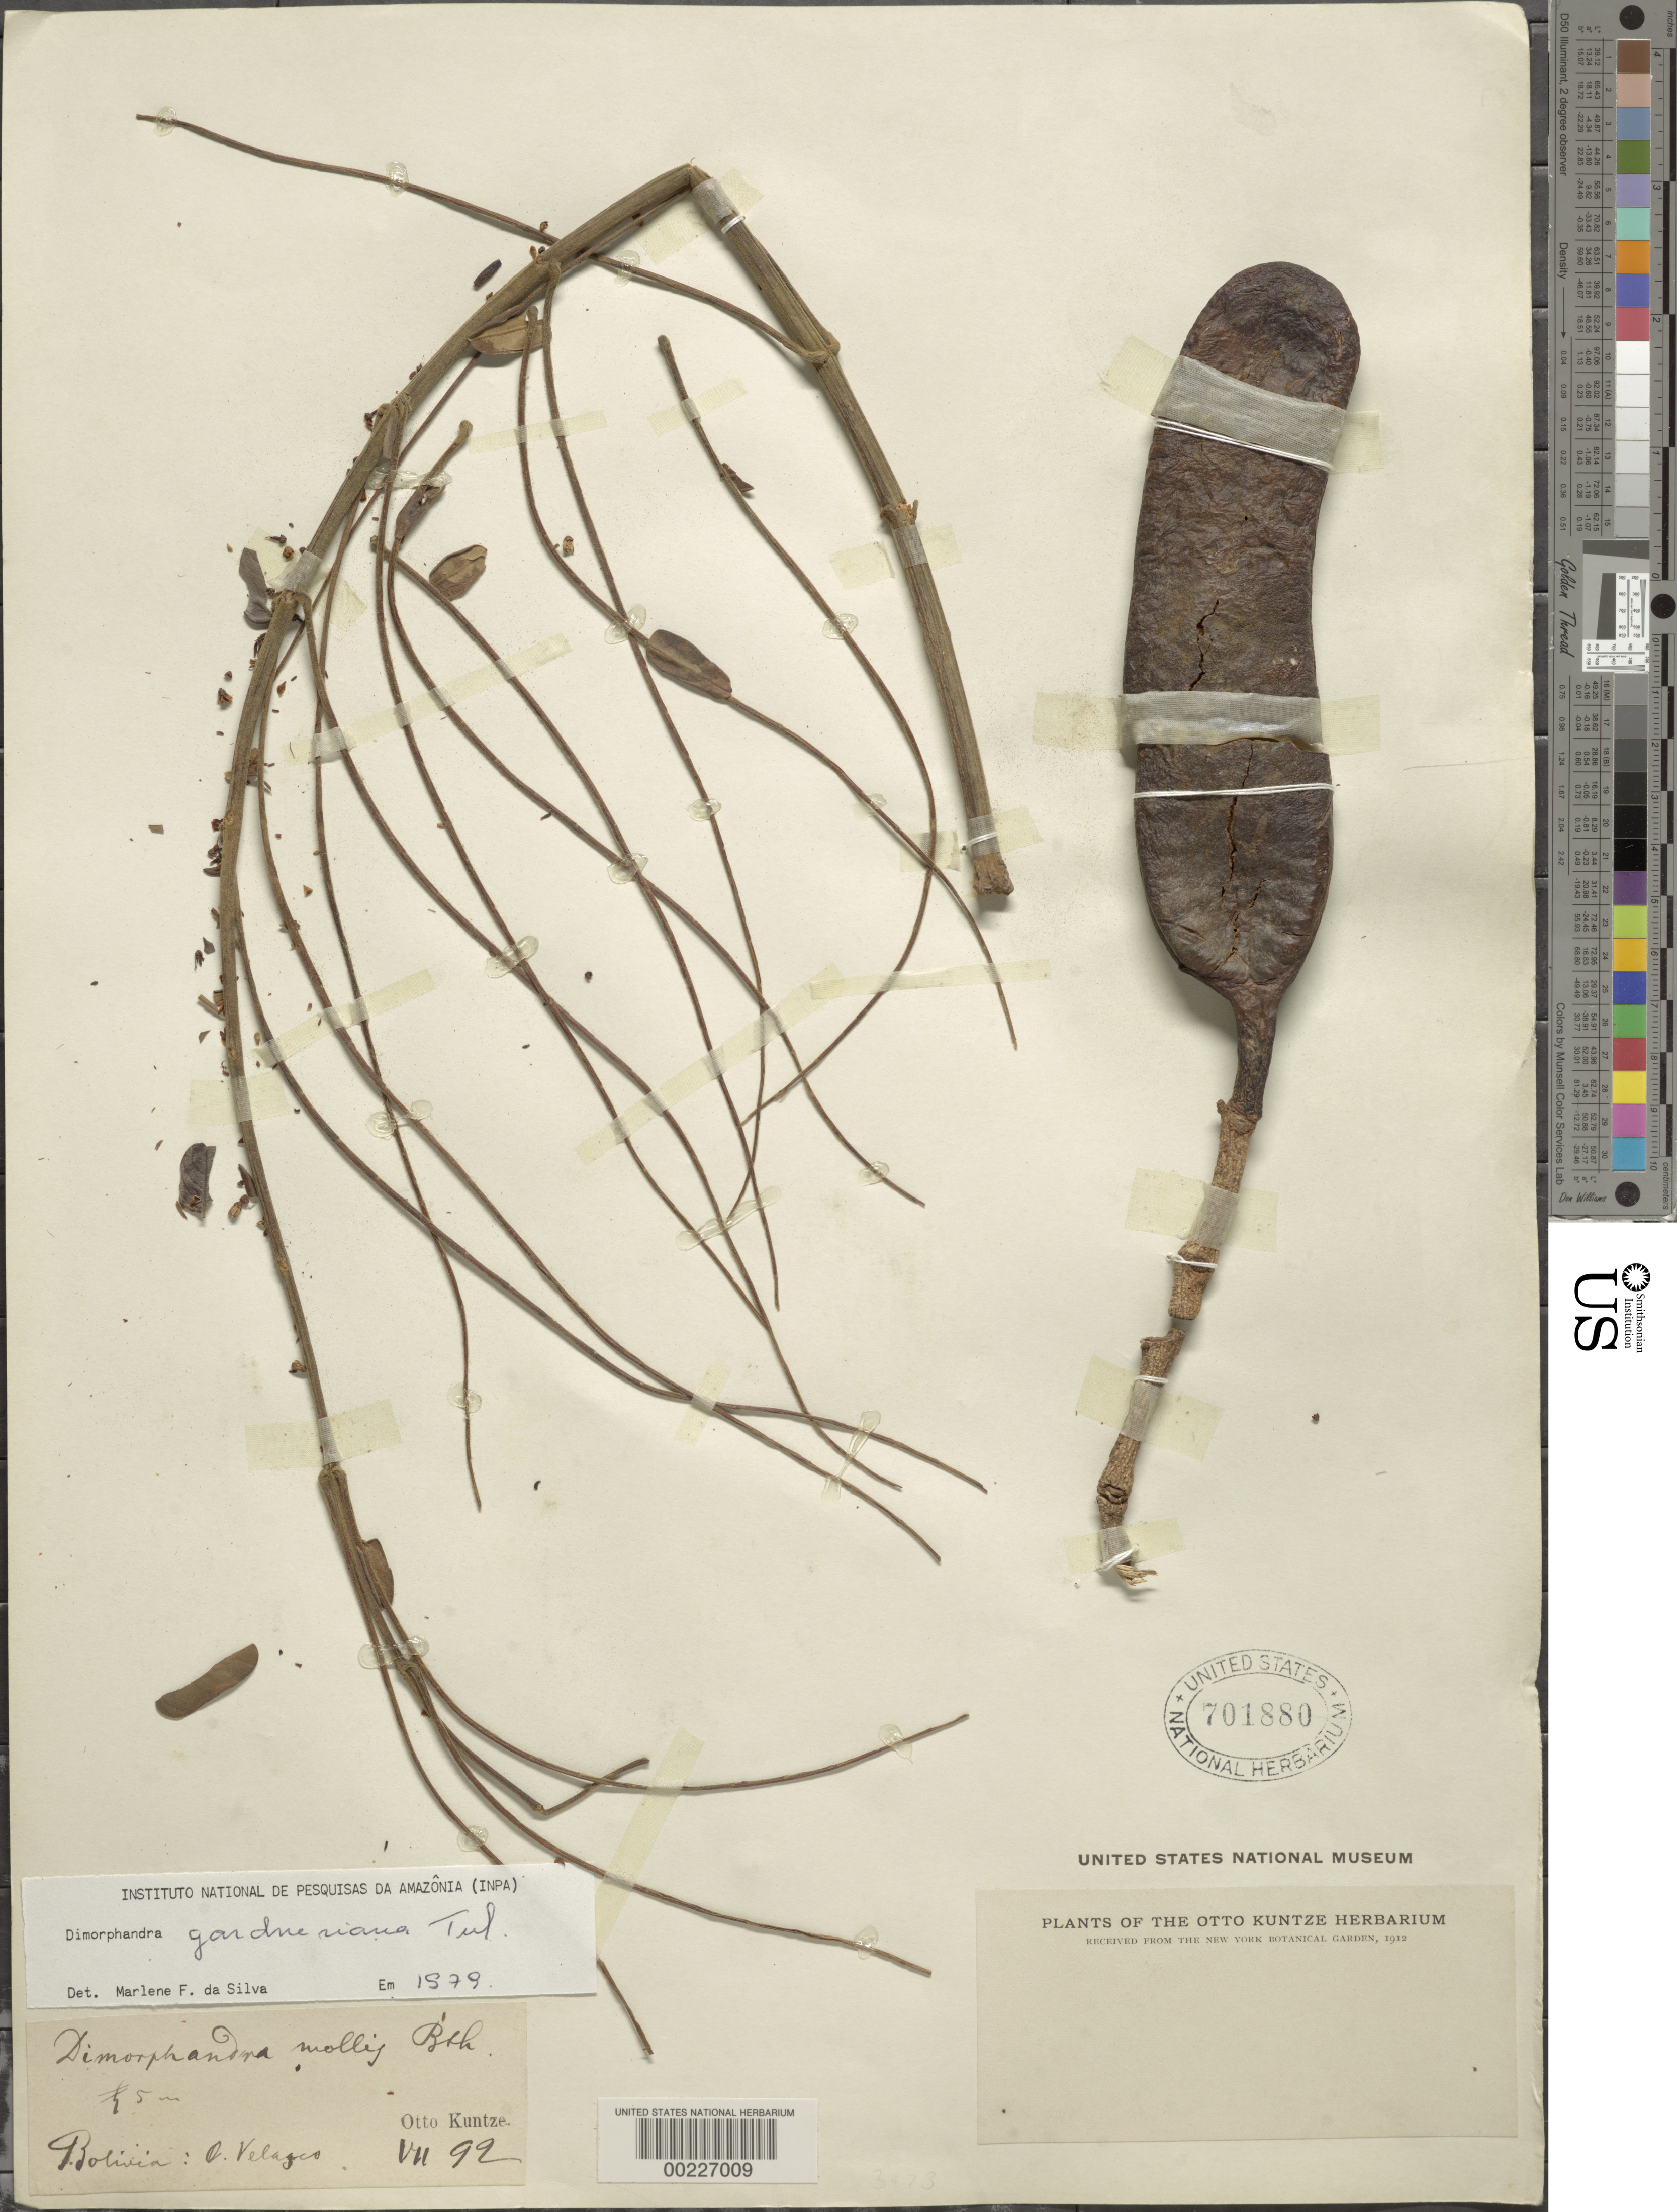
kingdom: Plantae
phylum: Tracheophyta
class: Magnoliopsida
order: Fabales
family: Fabaceae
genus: Dimorphandra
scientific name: Dimorphandra gardneriana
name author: Tul.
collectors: C.E.O. Kuntze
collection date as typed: Jul 1892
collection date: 1892-07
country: Bolivia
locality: Velagco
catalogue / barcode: US 701880